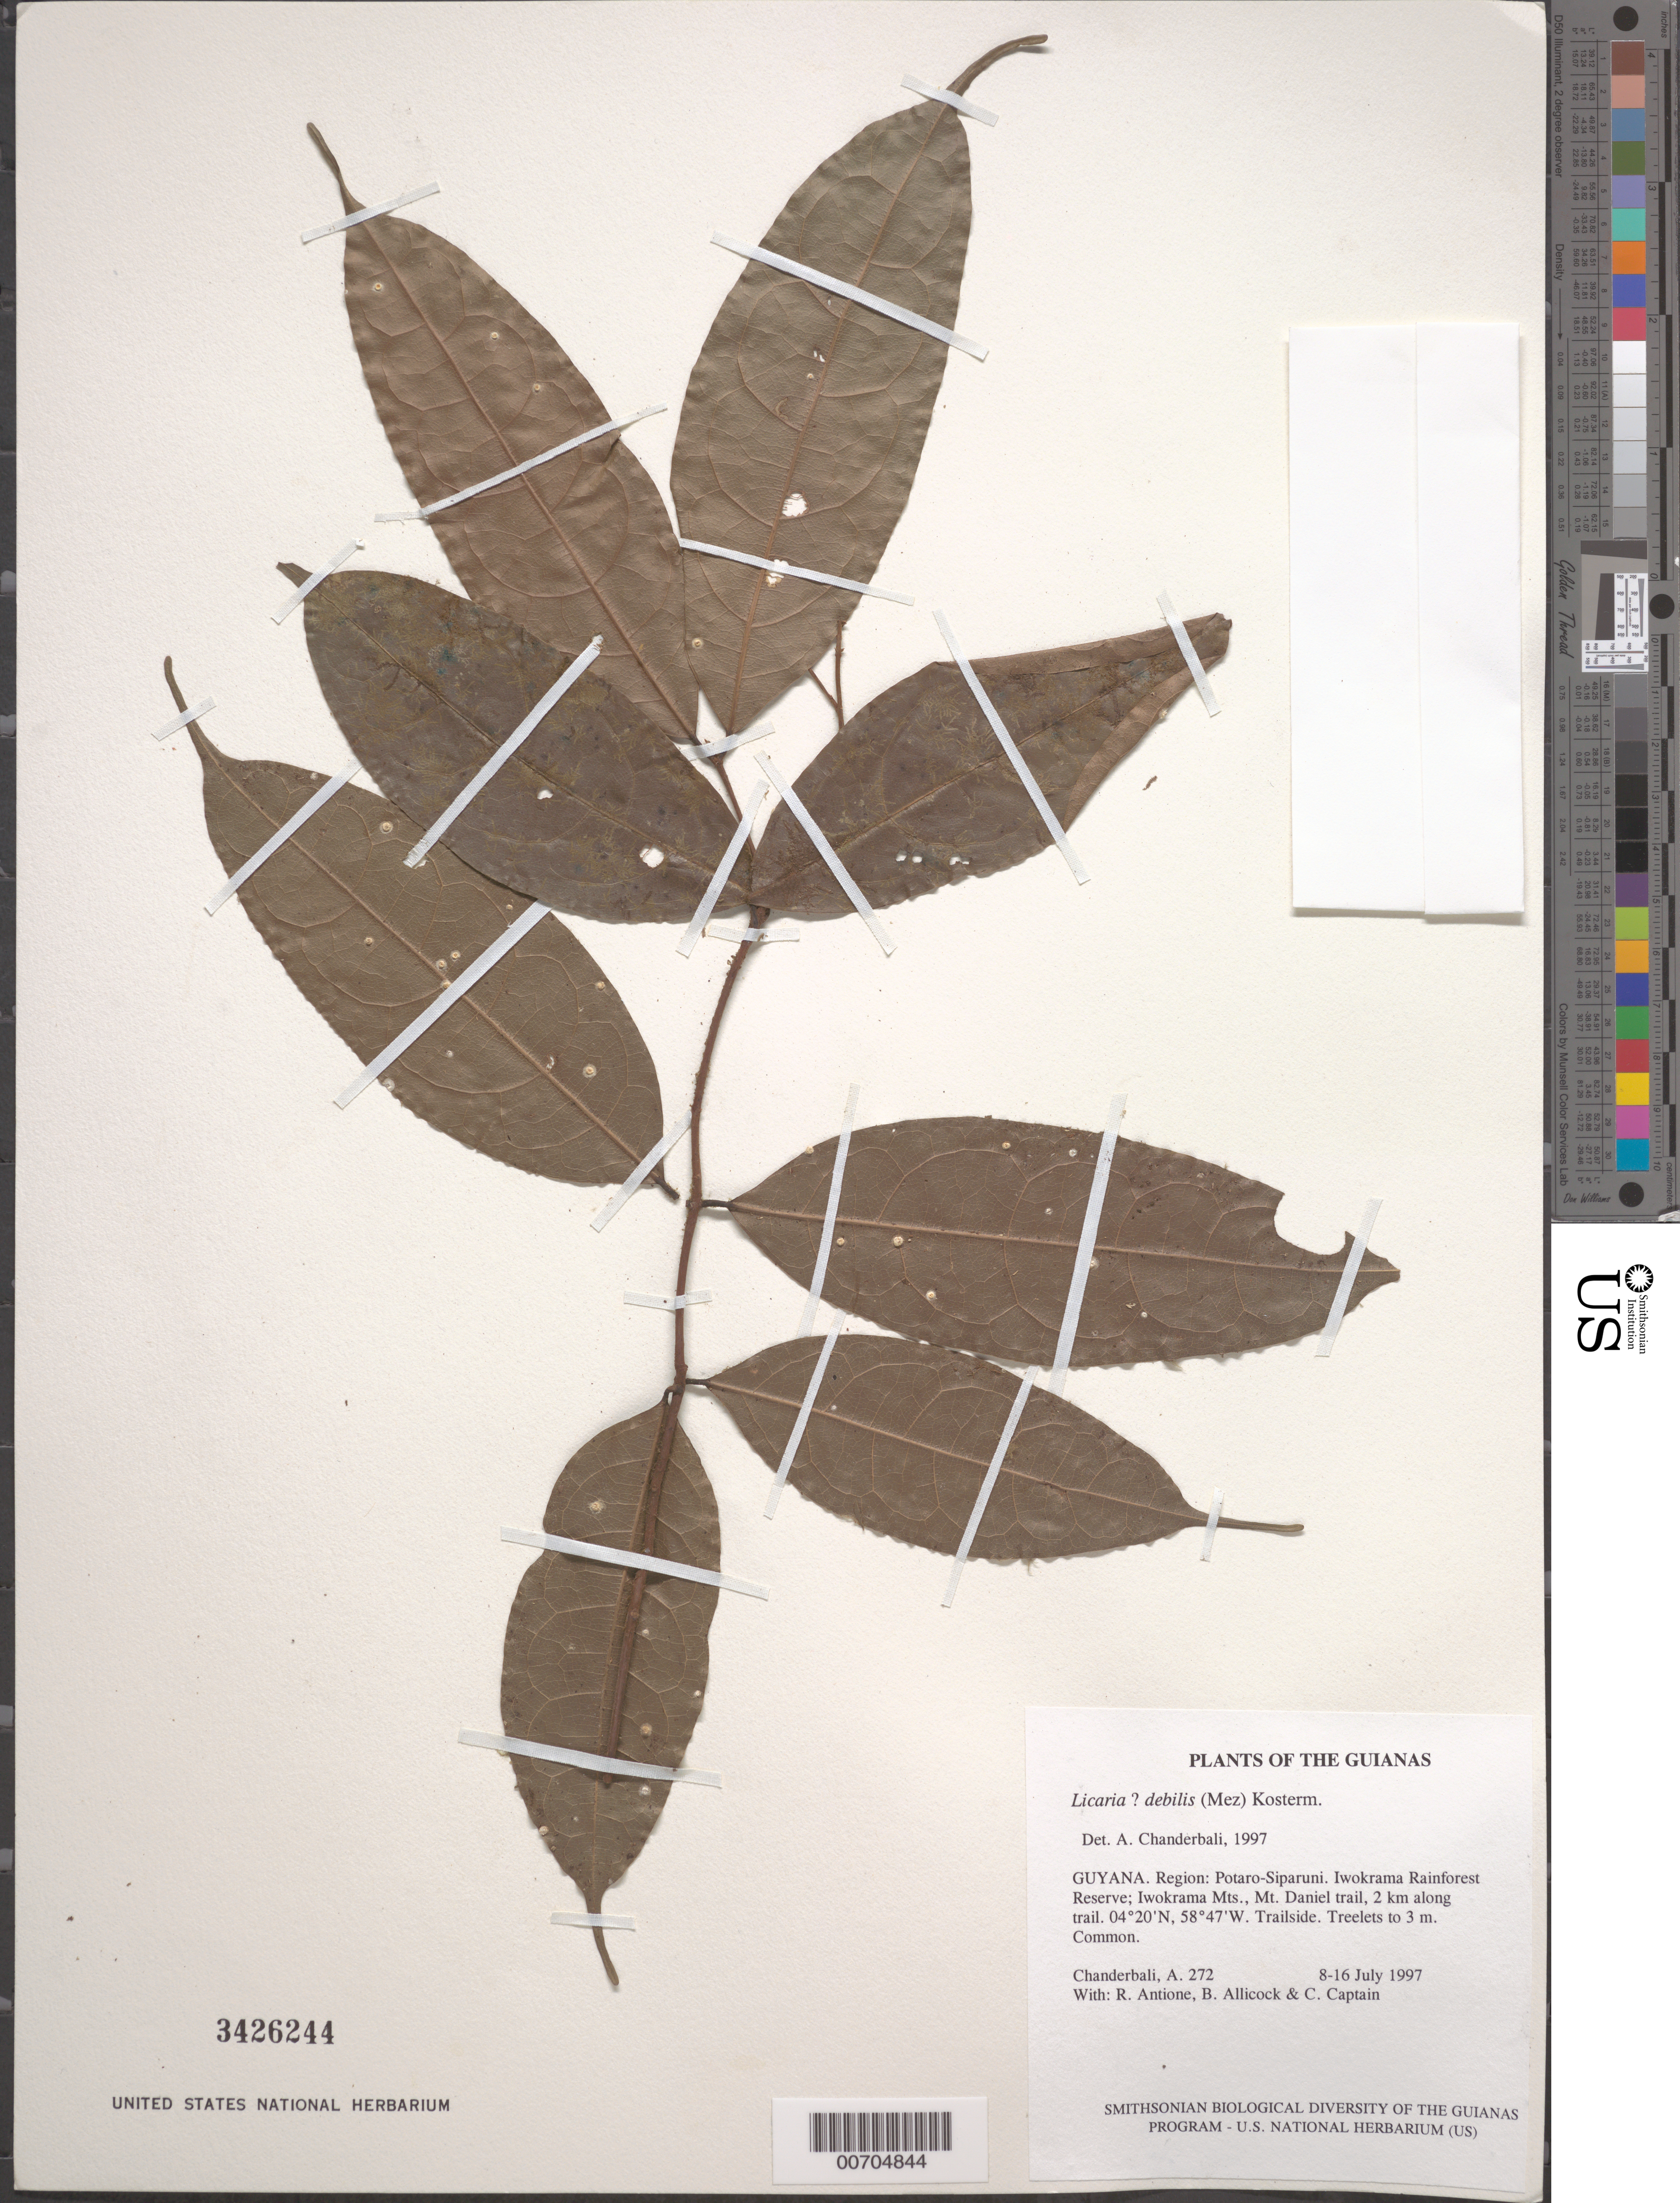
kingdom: Plantae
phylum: Tracheophyta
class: Magnoliopsida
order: Laurales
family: Lauraceae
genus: Licaria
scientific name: Licaria debilis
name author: (Mez) Kosterm.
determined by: Chanderbali, Andre Shashi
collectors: A. S. Chanderbali, R. Antione, B. Allicock & C. Captain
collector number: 272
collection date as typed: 8-16 July 1997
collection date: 1997-07-08/1997-07-16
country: Guyana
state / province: Potaro-Siparuni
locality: Iwokrama Rainforest Reserve; Iwokrama Mts., Mt. Daniel trail, 2 km along trail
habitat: Trailside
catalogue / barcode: US 3426244